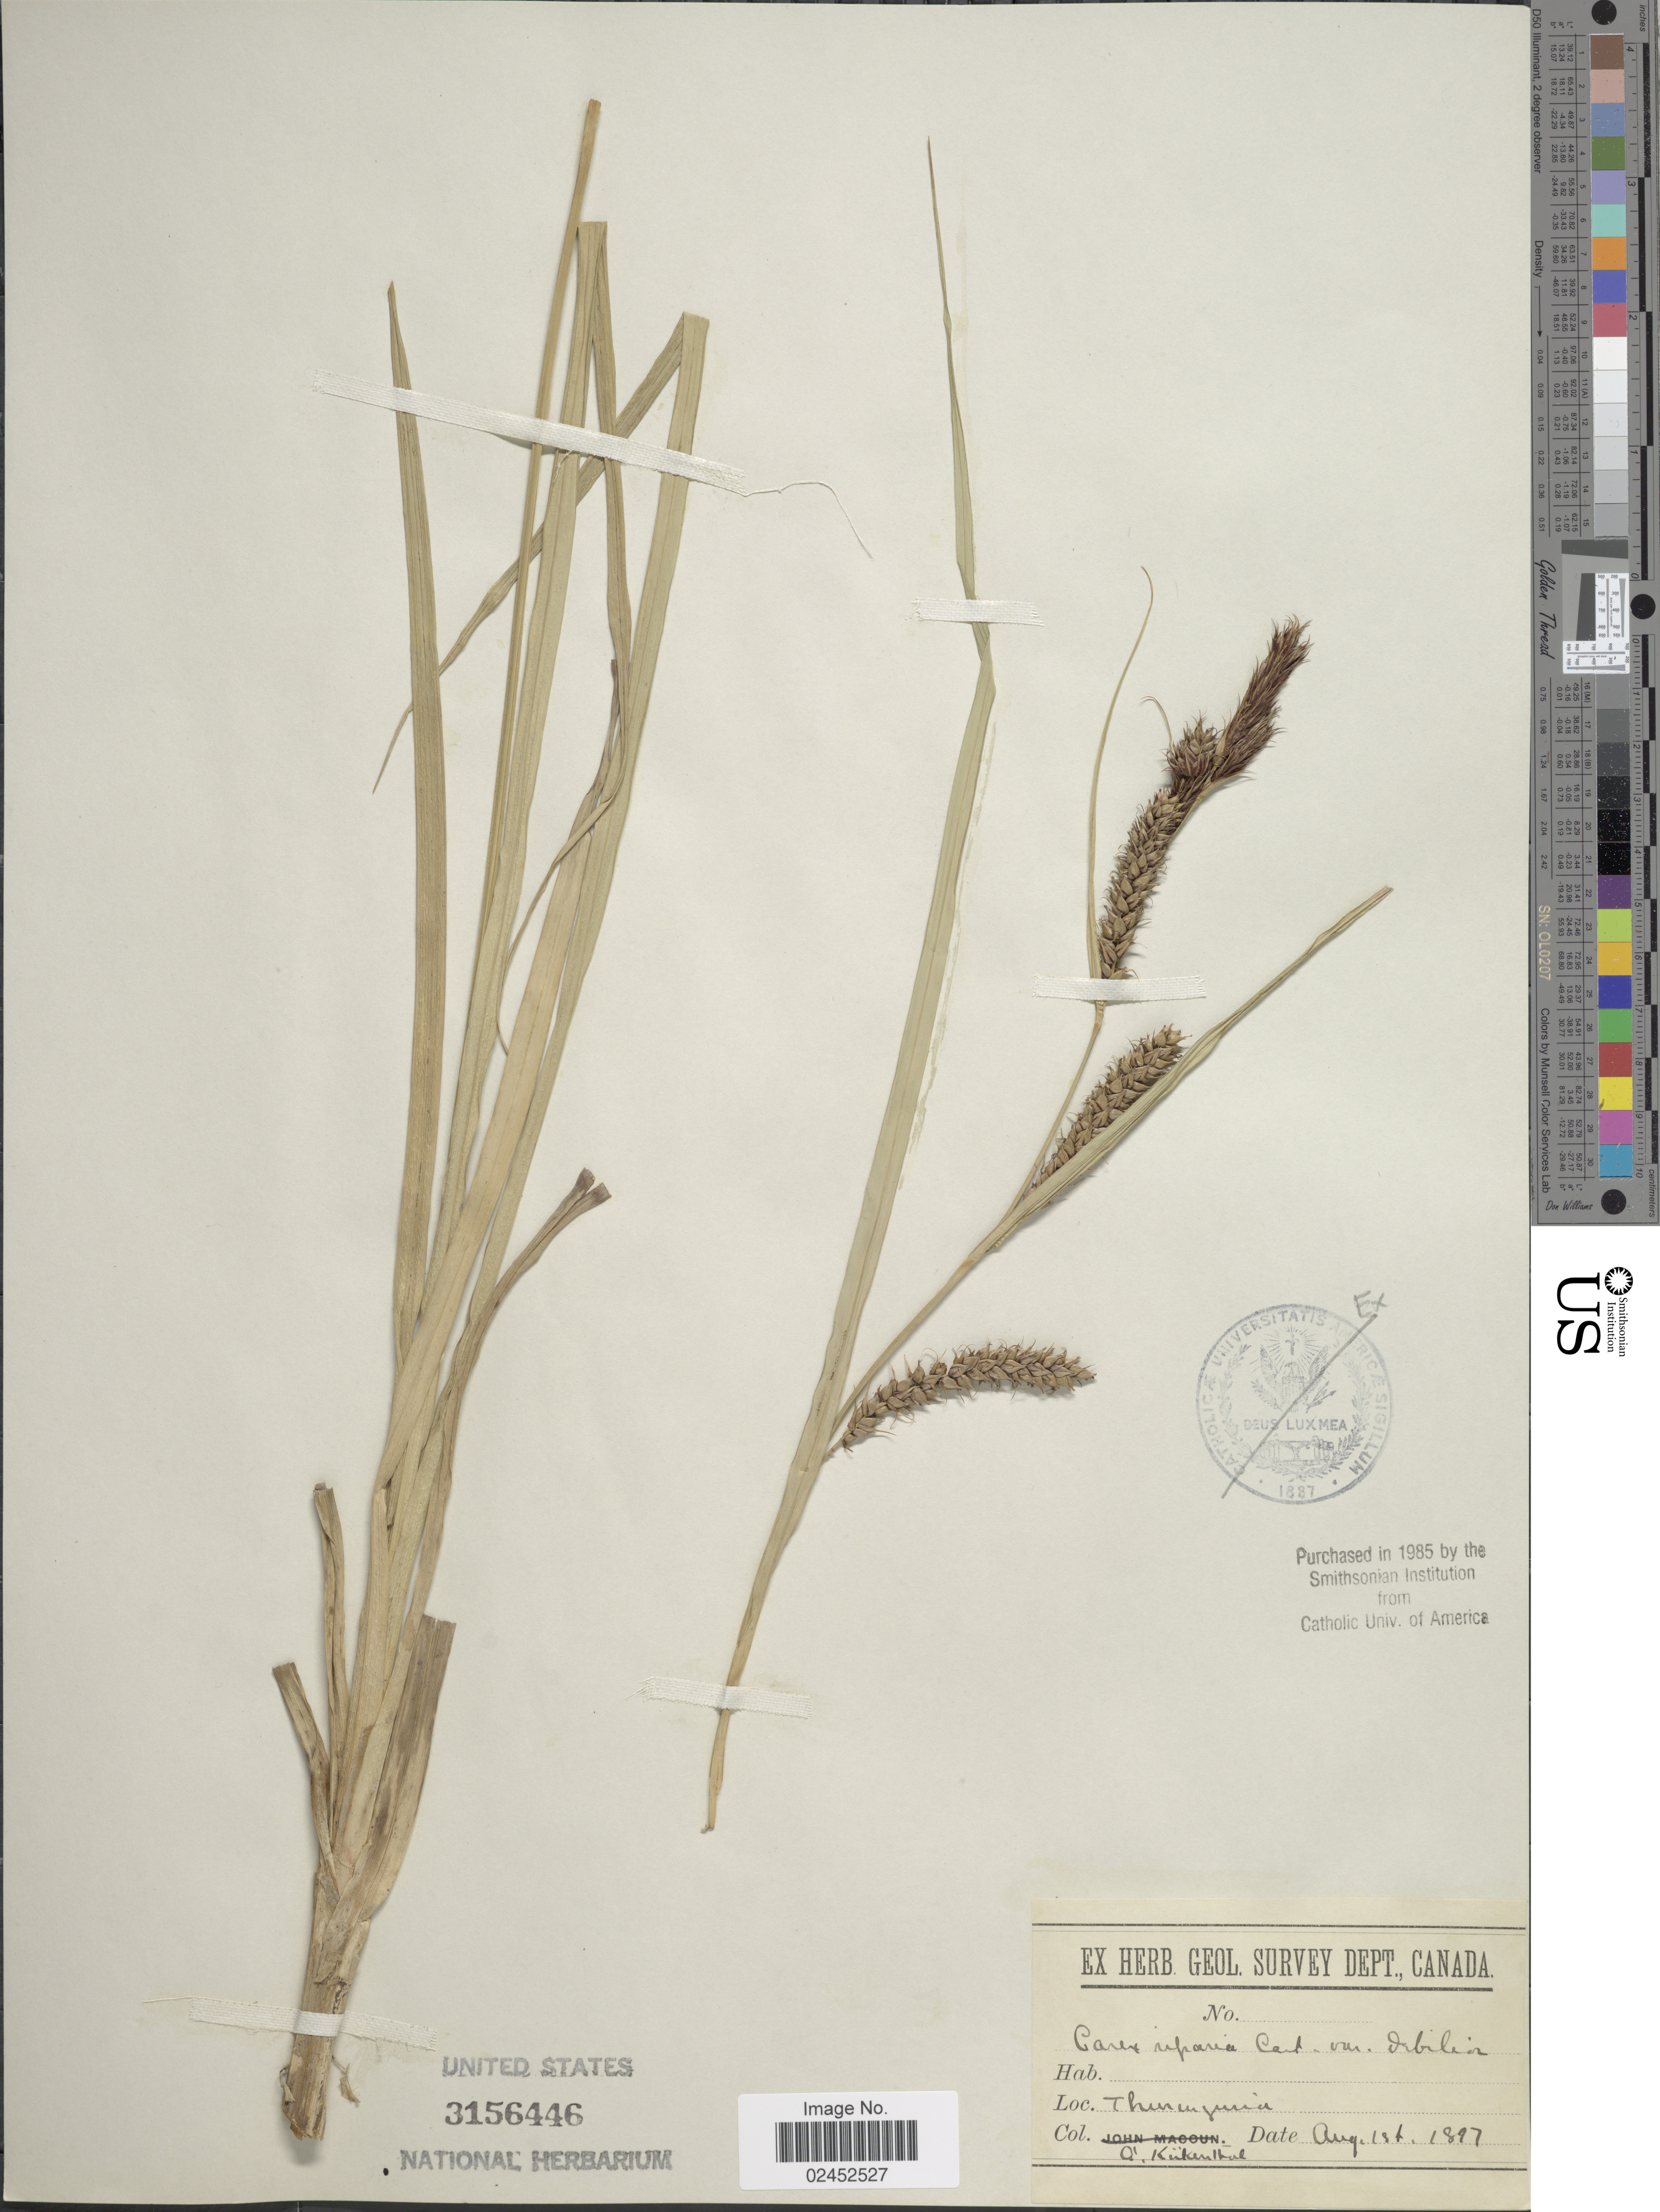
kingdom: Plantae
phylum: Tracheophyta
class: Liliopsida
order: Poales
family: Cyperaceae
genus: Carex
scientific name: Carex riparia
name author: Curtis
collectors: G. Kükenthal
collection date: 1897-08-01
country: Germany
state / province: Thuringia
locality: Thuringen.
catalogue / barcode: US 3156446